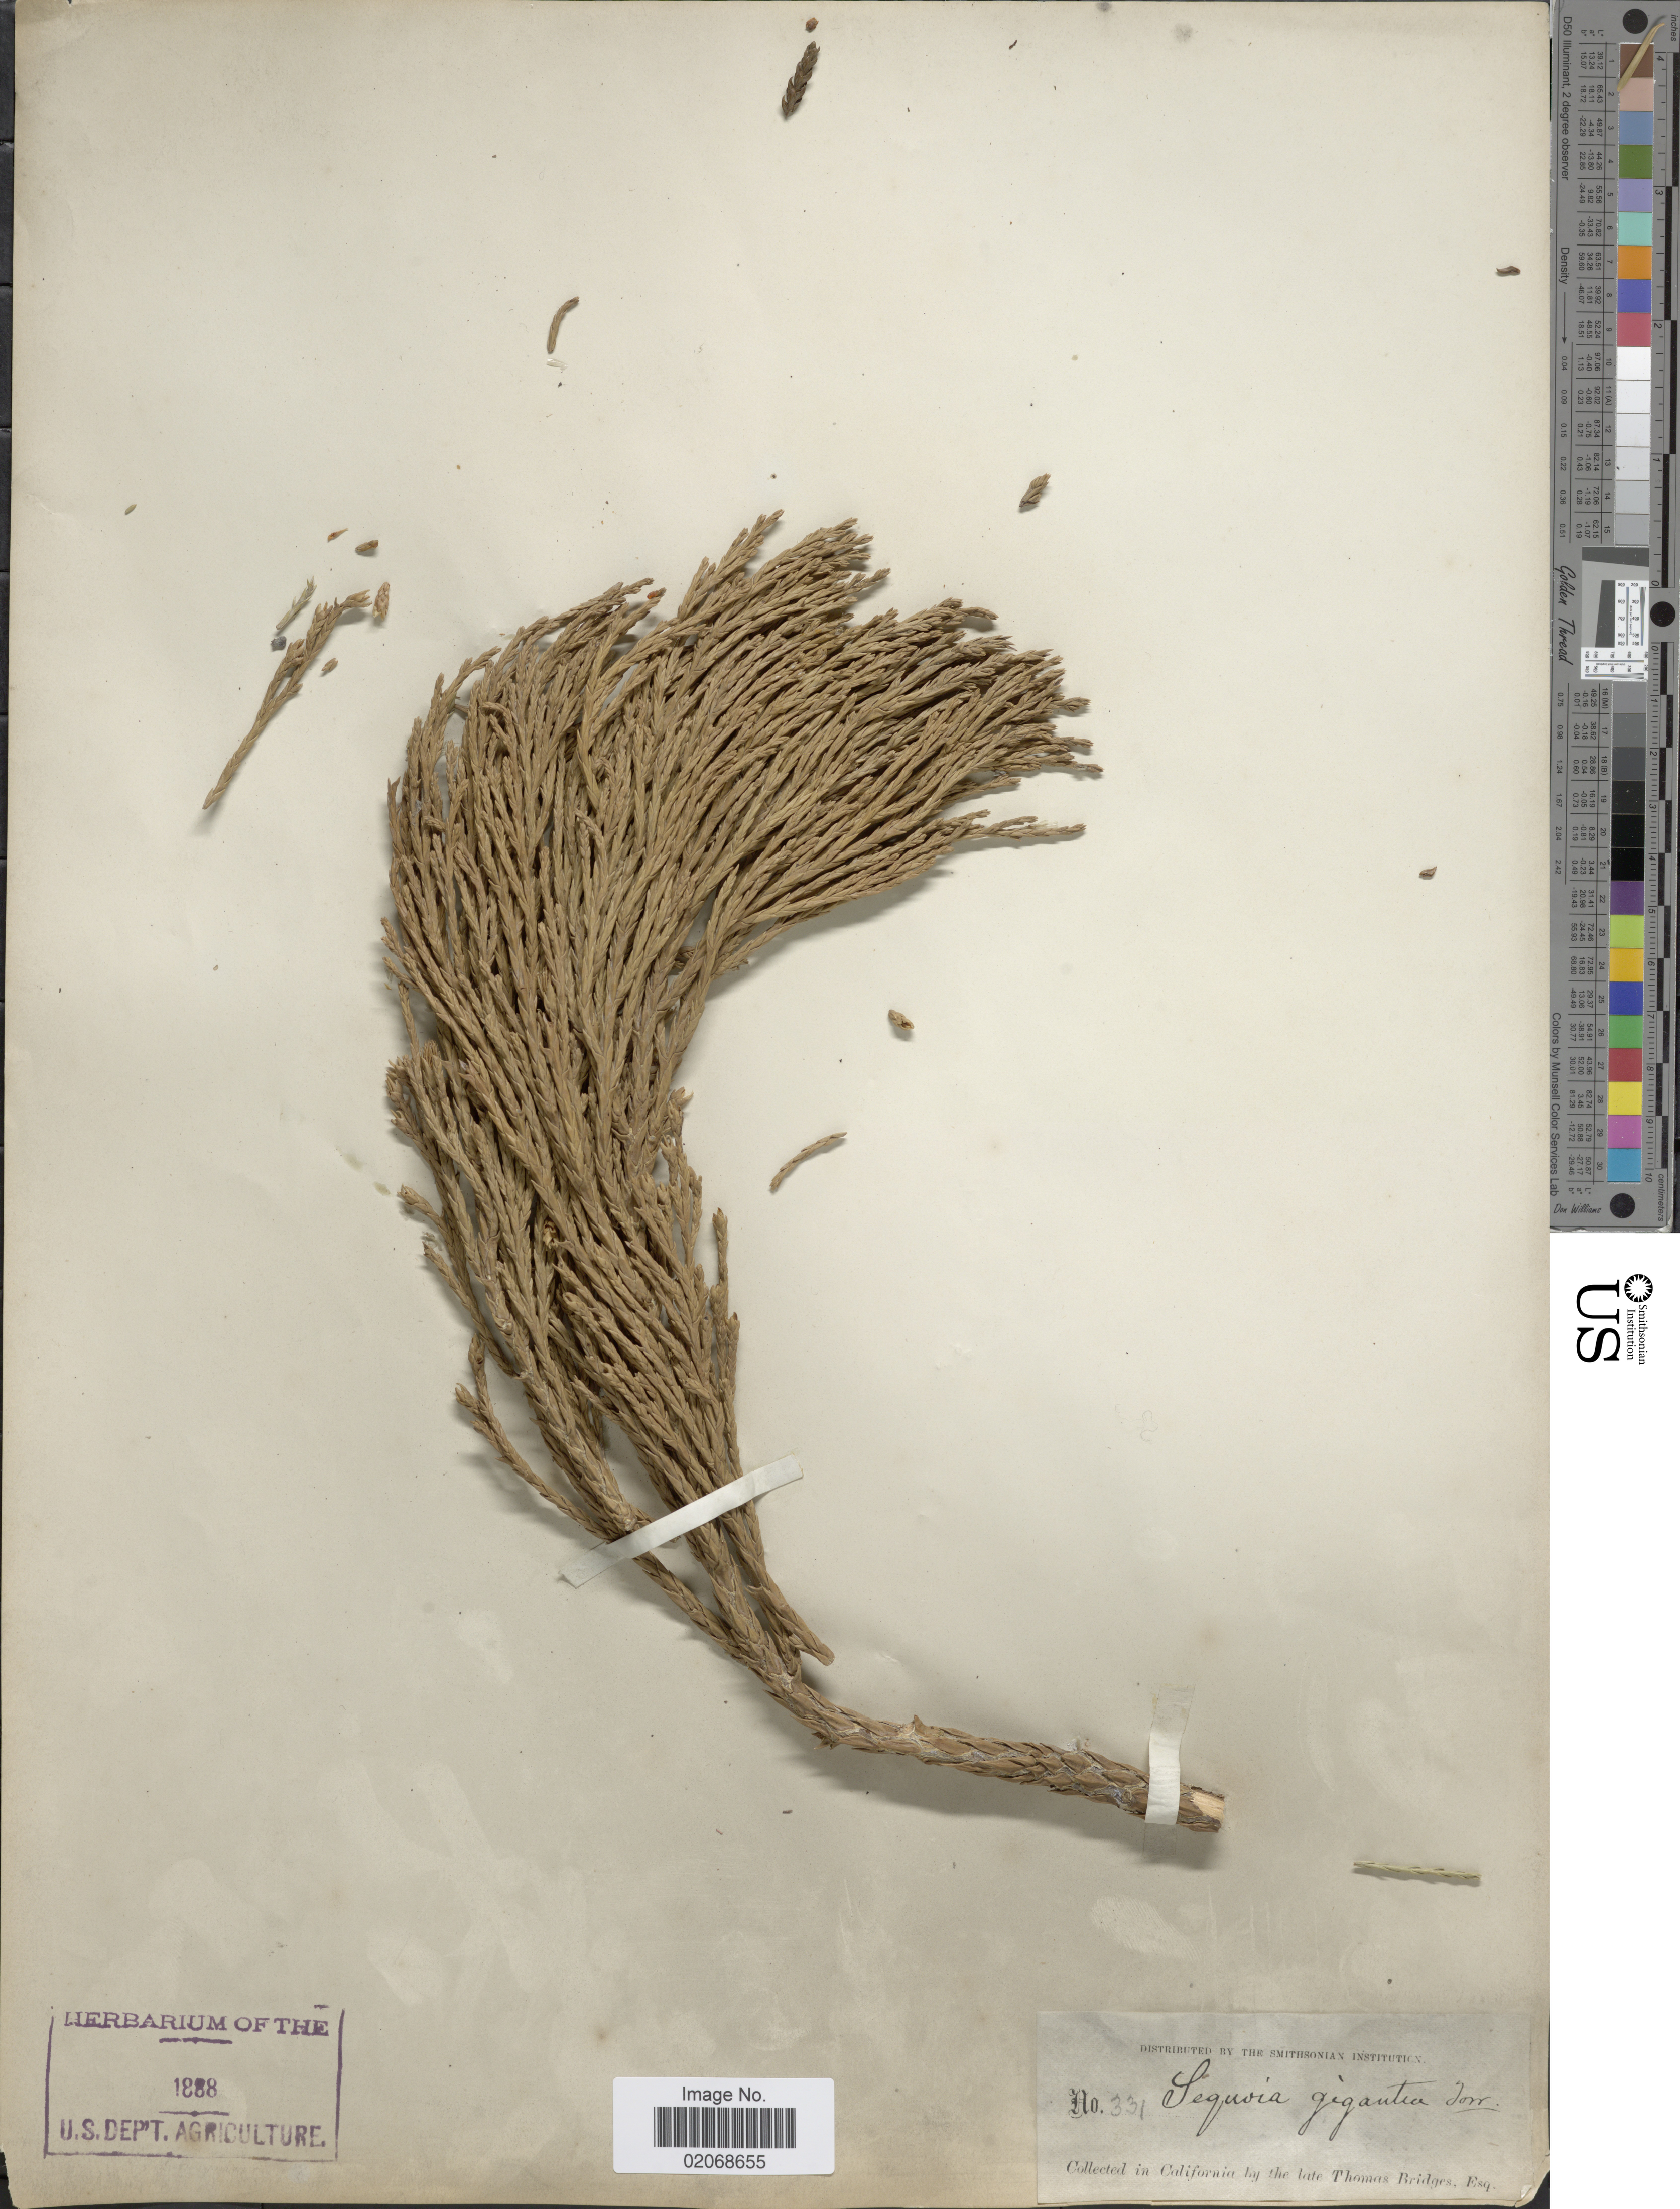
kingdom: Plantae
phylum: Tracheophyta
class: Pinopsida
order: Pinales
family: Cupressaceae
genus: Sequoia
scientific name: Sequoia gigantea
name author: (Lindl.) Decne.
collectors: T. Bridges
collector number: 331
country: United States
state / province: California